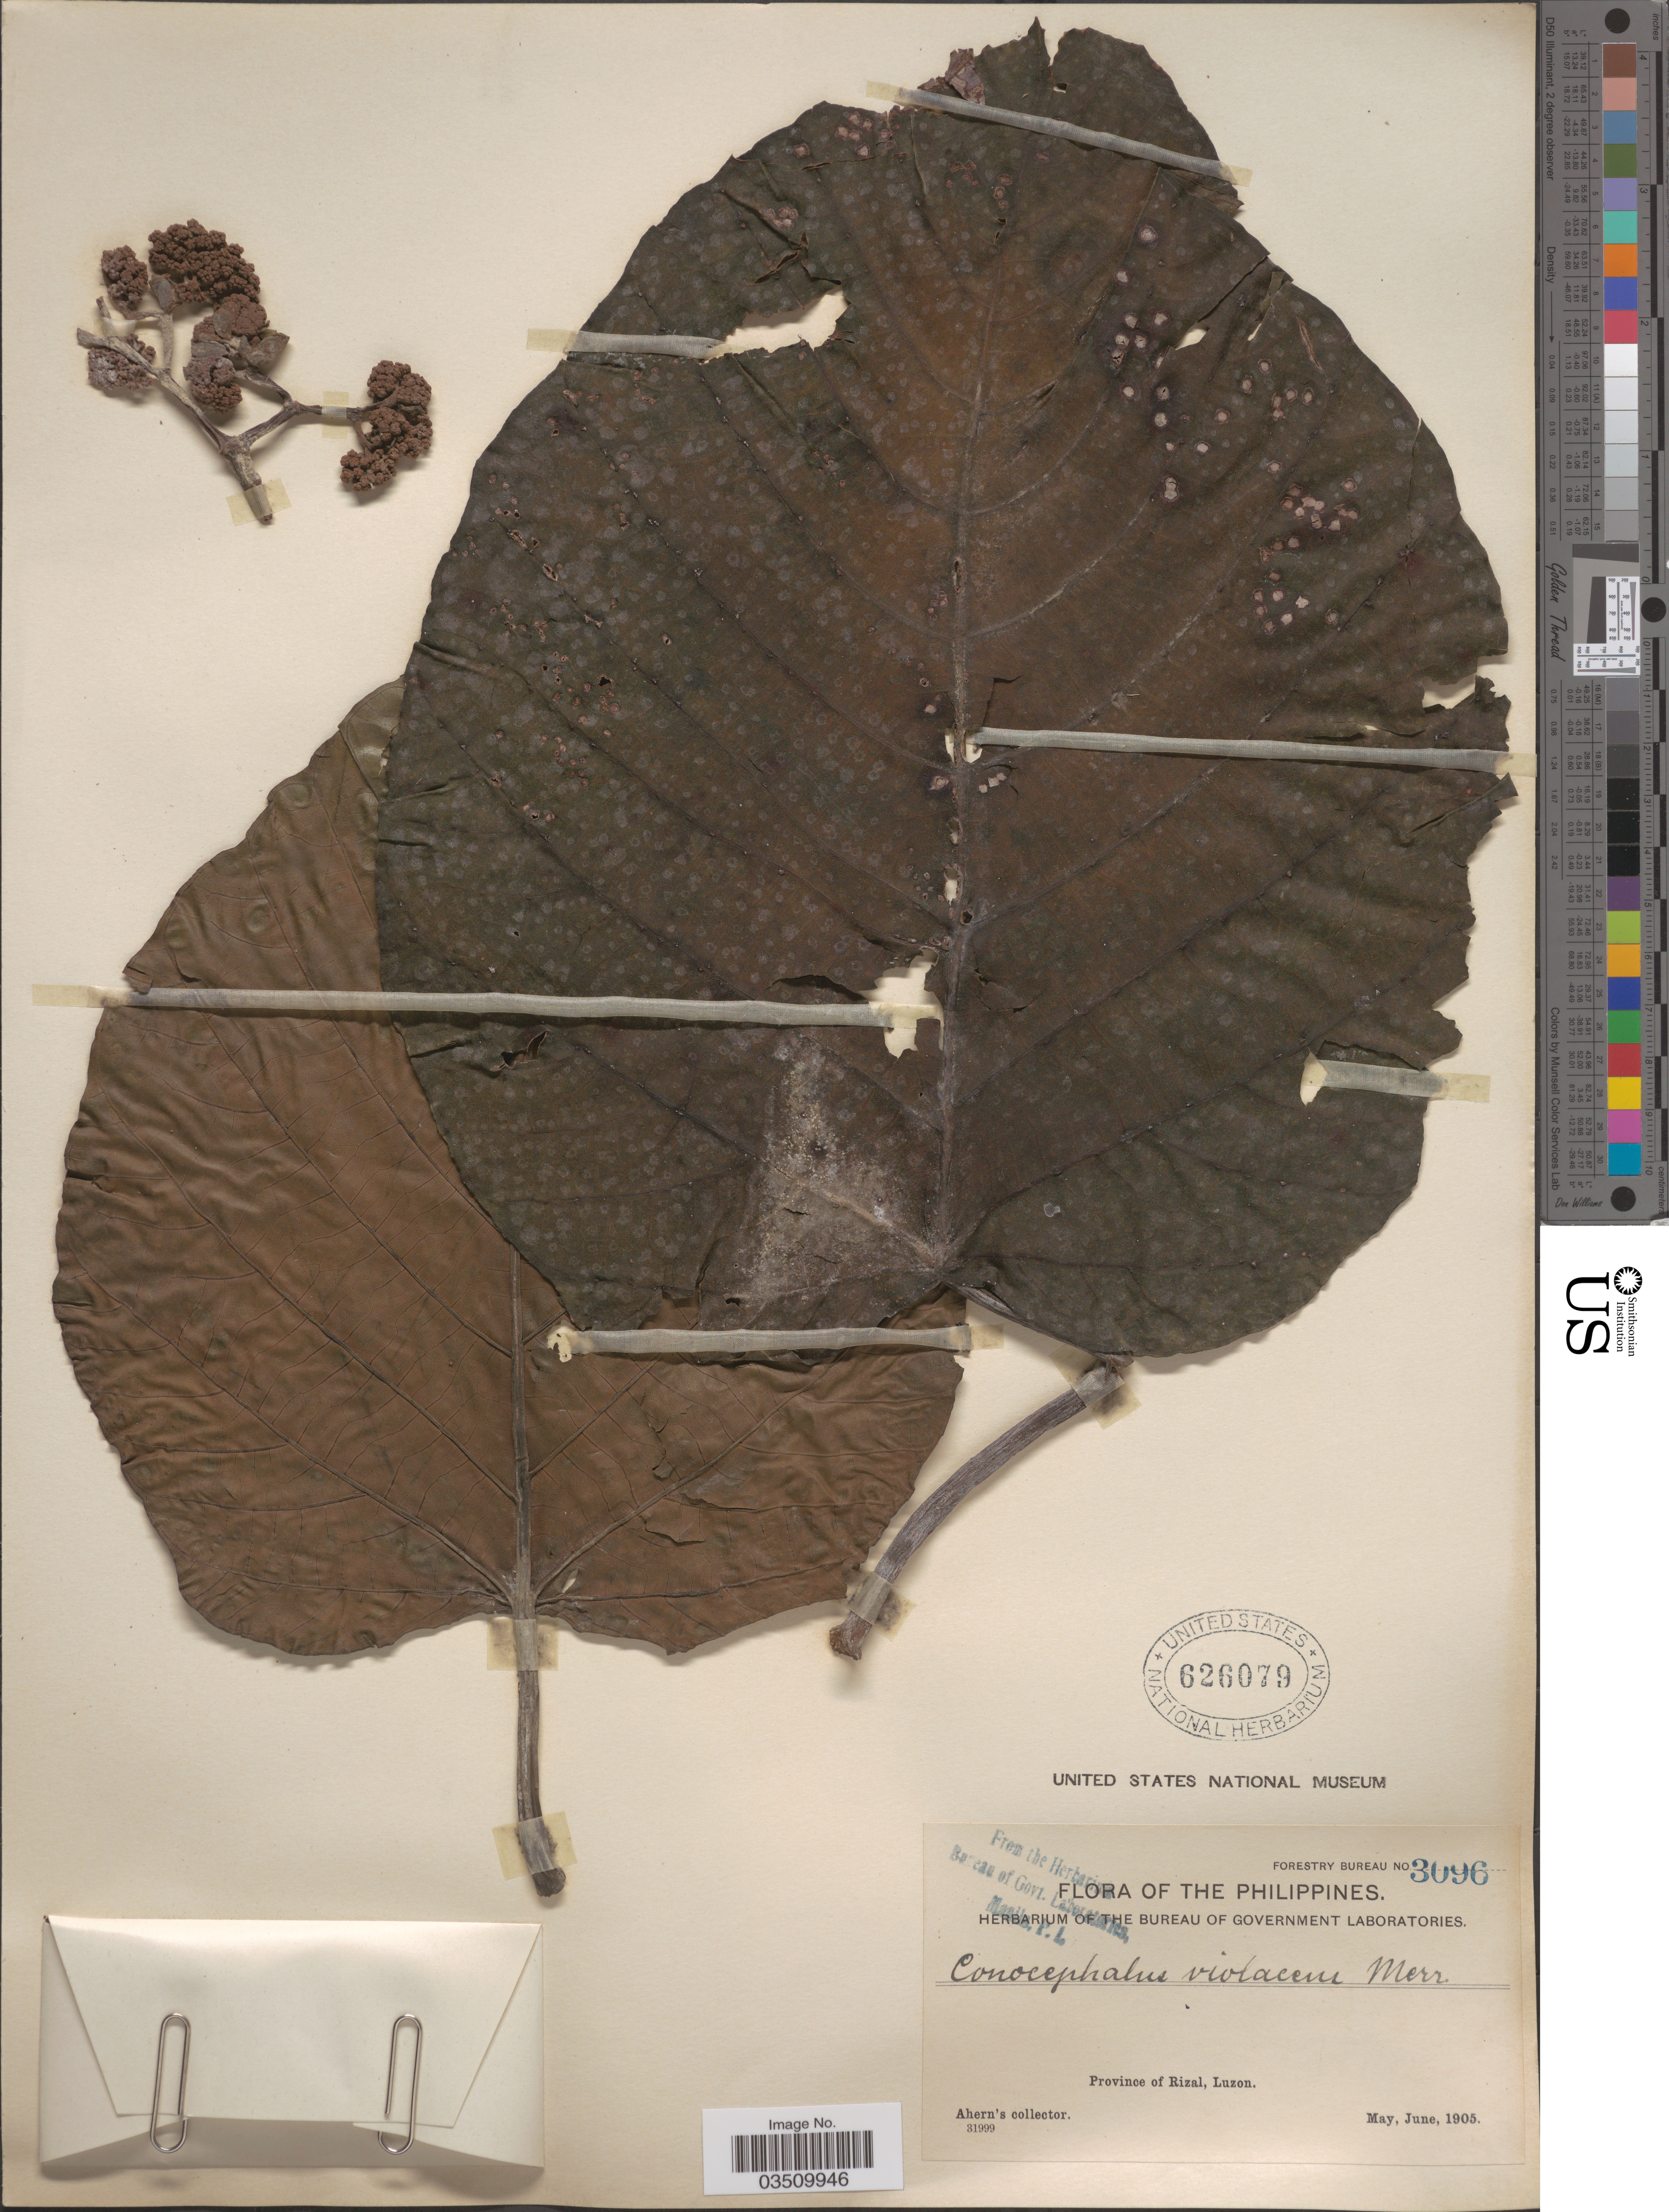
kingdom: Plantae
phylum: Tracheophyta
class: Magnoliopsida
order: Rosales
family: Urticaceae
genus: Poikilospermum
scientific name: Poikilospermum suaveolens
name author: (Blume) Merr.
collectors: Ahern's collector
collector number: Forestry Bureau 3096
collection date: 1905-05/1905-06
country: Philippines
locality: Province of Rizal, Luzon.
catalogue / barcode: US 626079